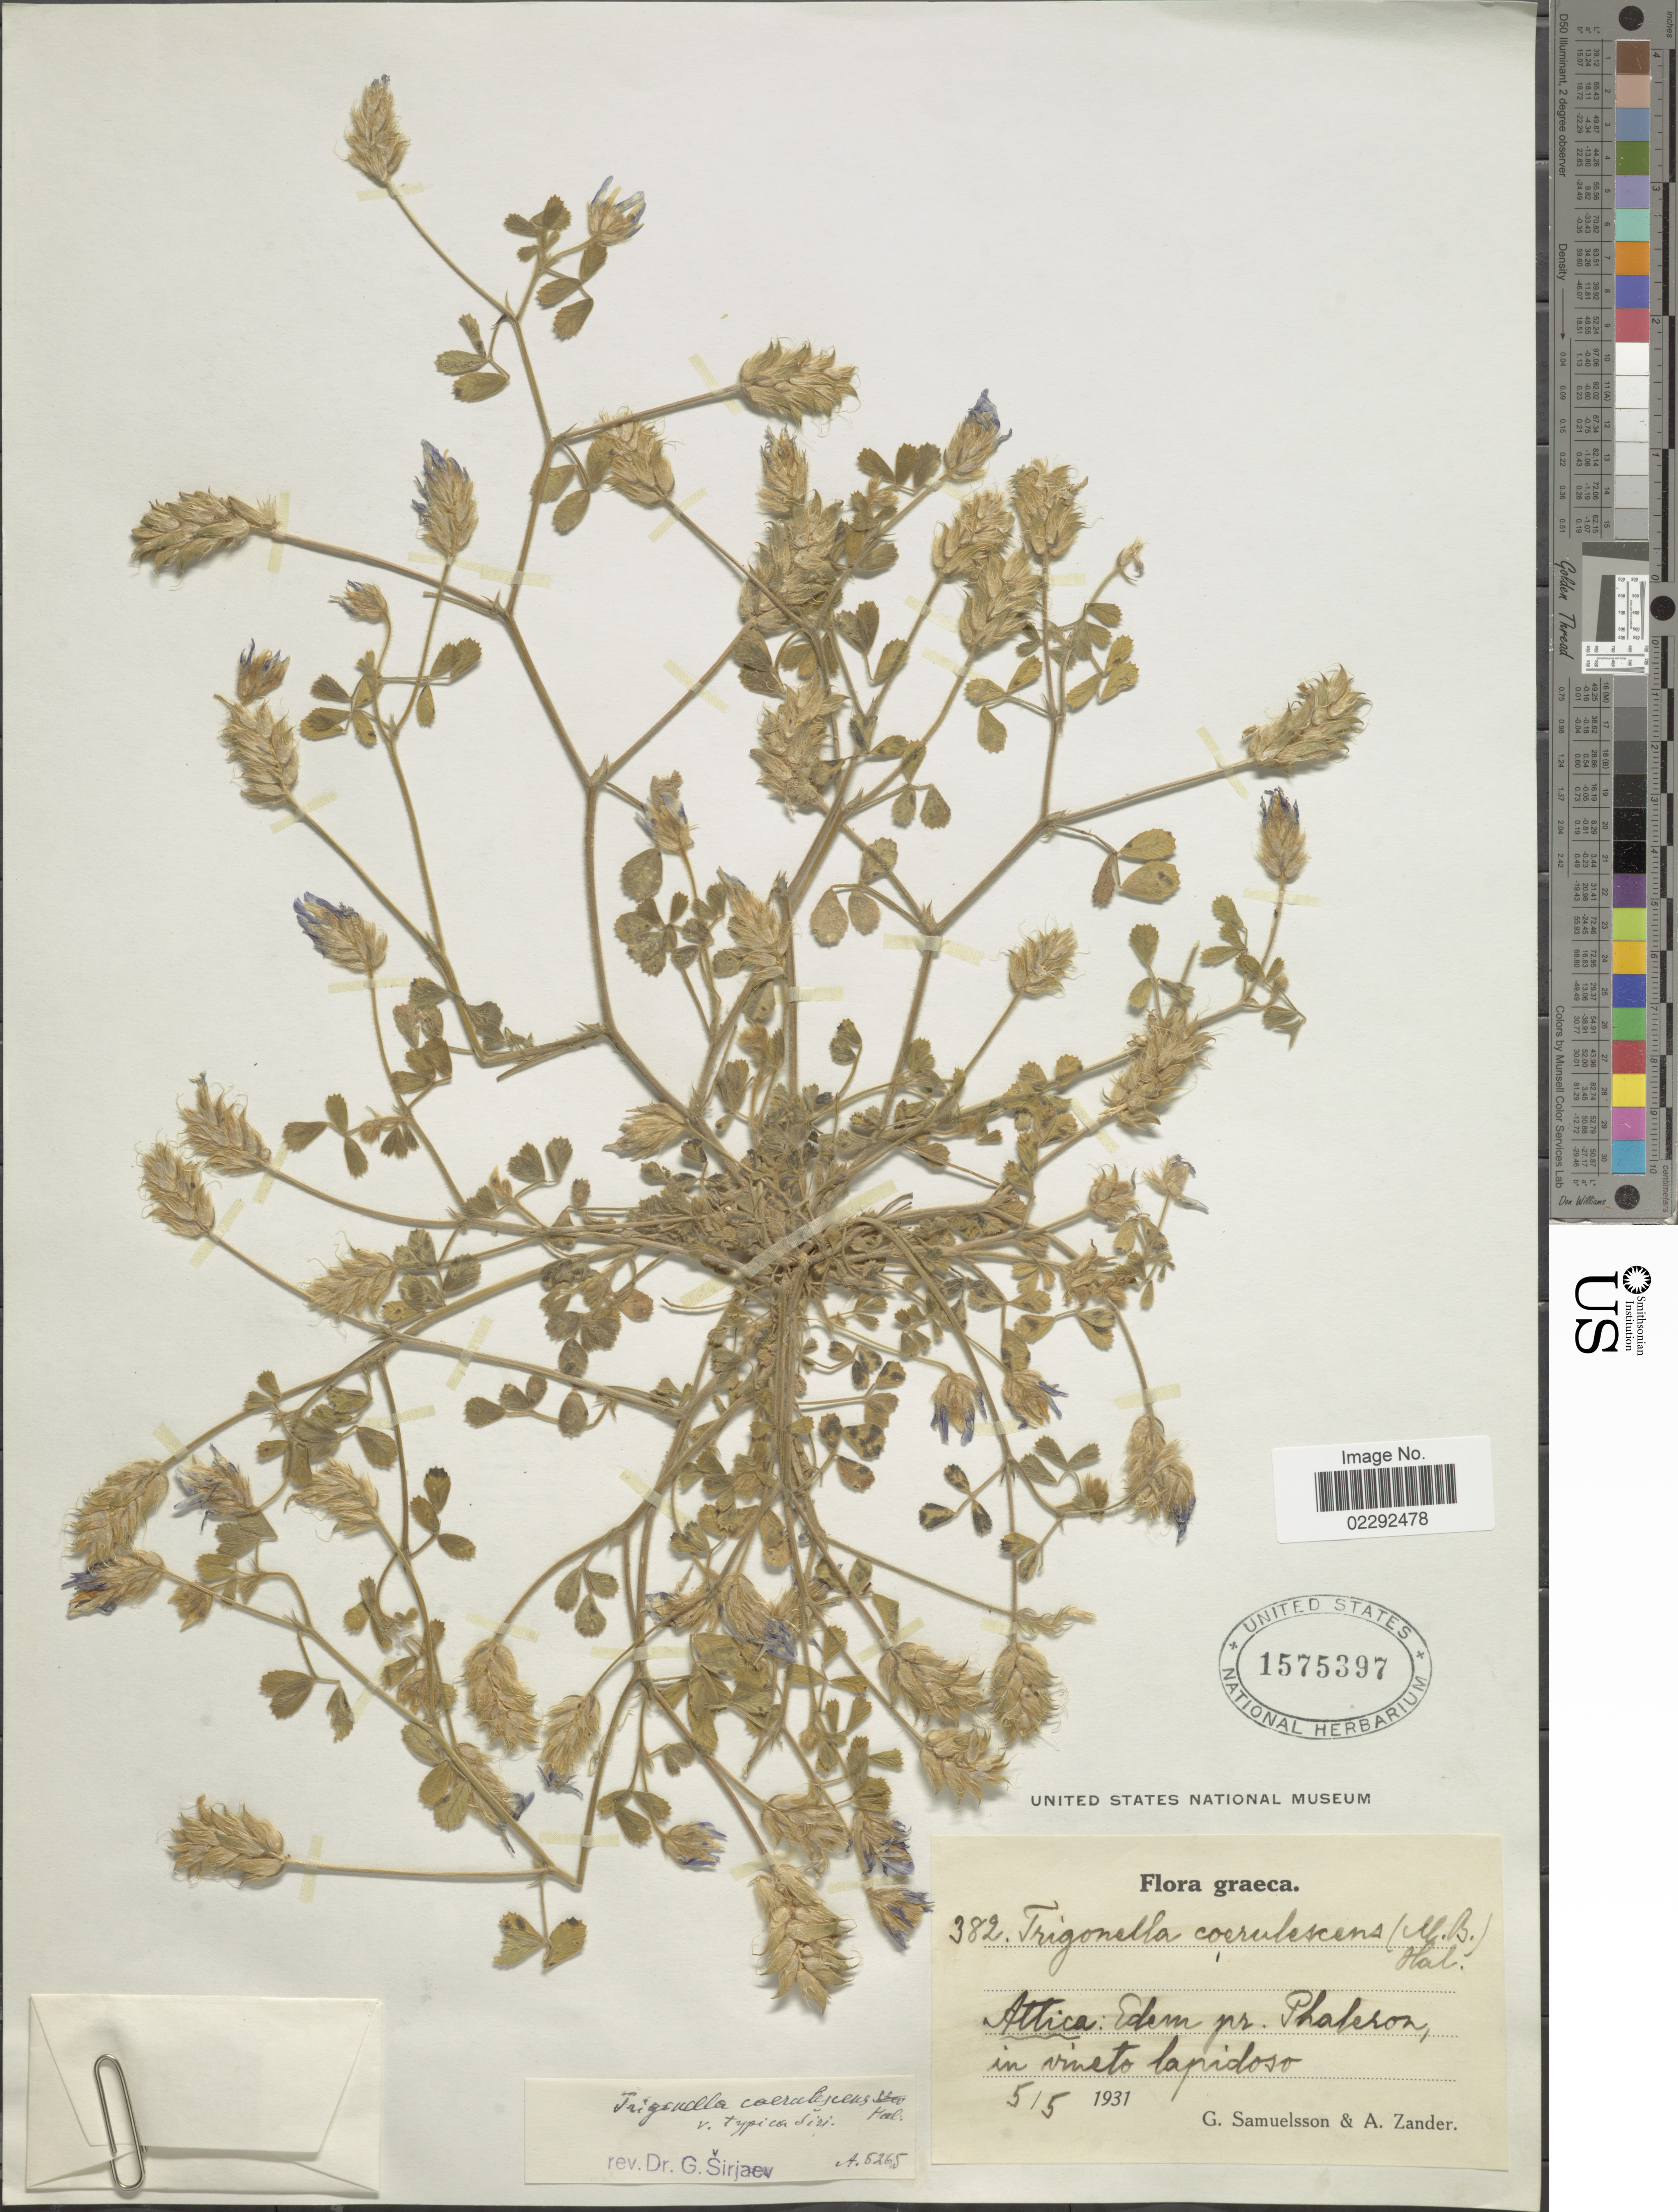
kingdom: Plantae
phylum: Tracheophyta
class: Magnoliopsida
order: Fabales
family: Fabaceae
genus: Trigonella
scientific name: Trigonella coerulescens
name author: Halácsy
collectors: G. Samuelsson & A. Zander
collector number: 382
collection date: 1931-05-05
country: Greece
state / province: Attica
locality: Edem pr. Phaleron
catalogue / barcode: US 1575397